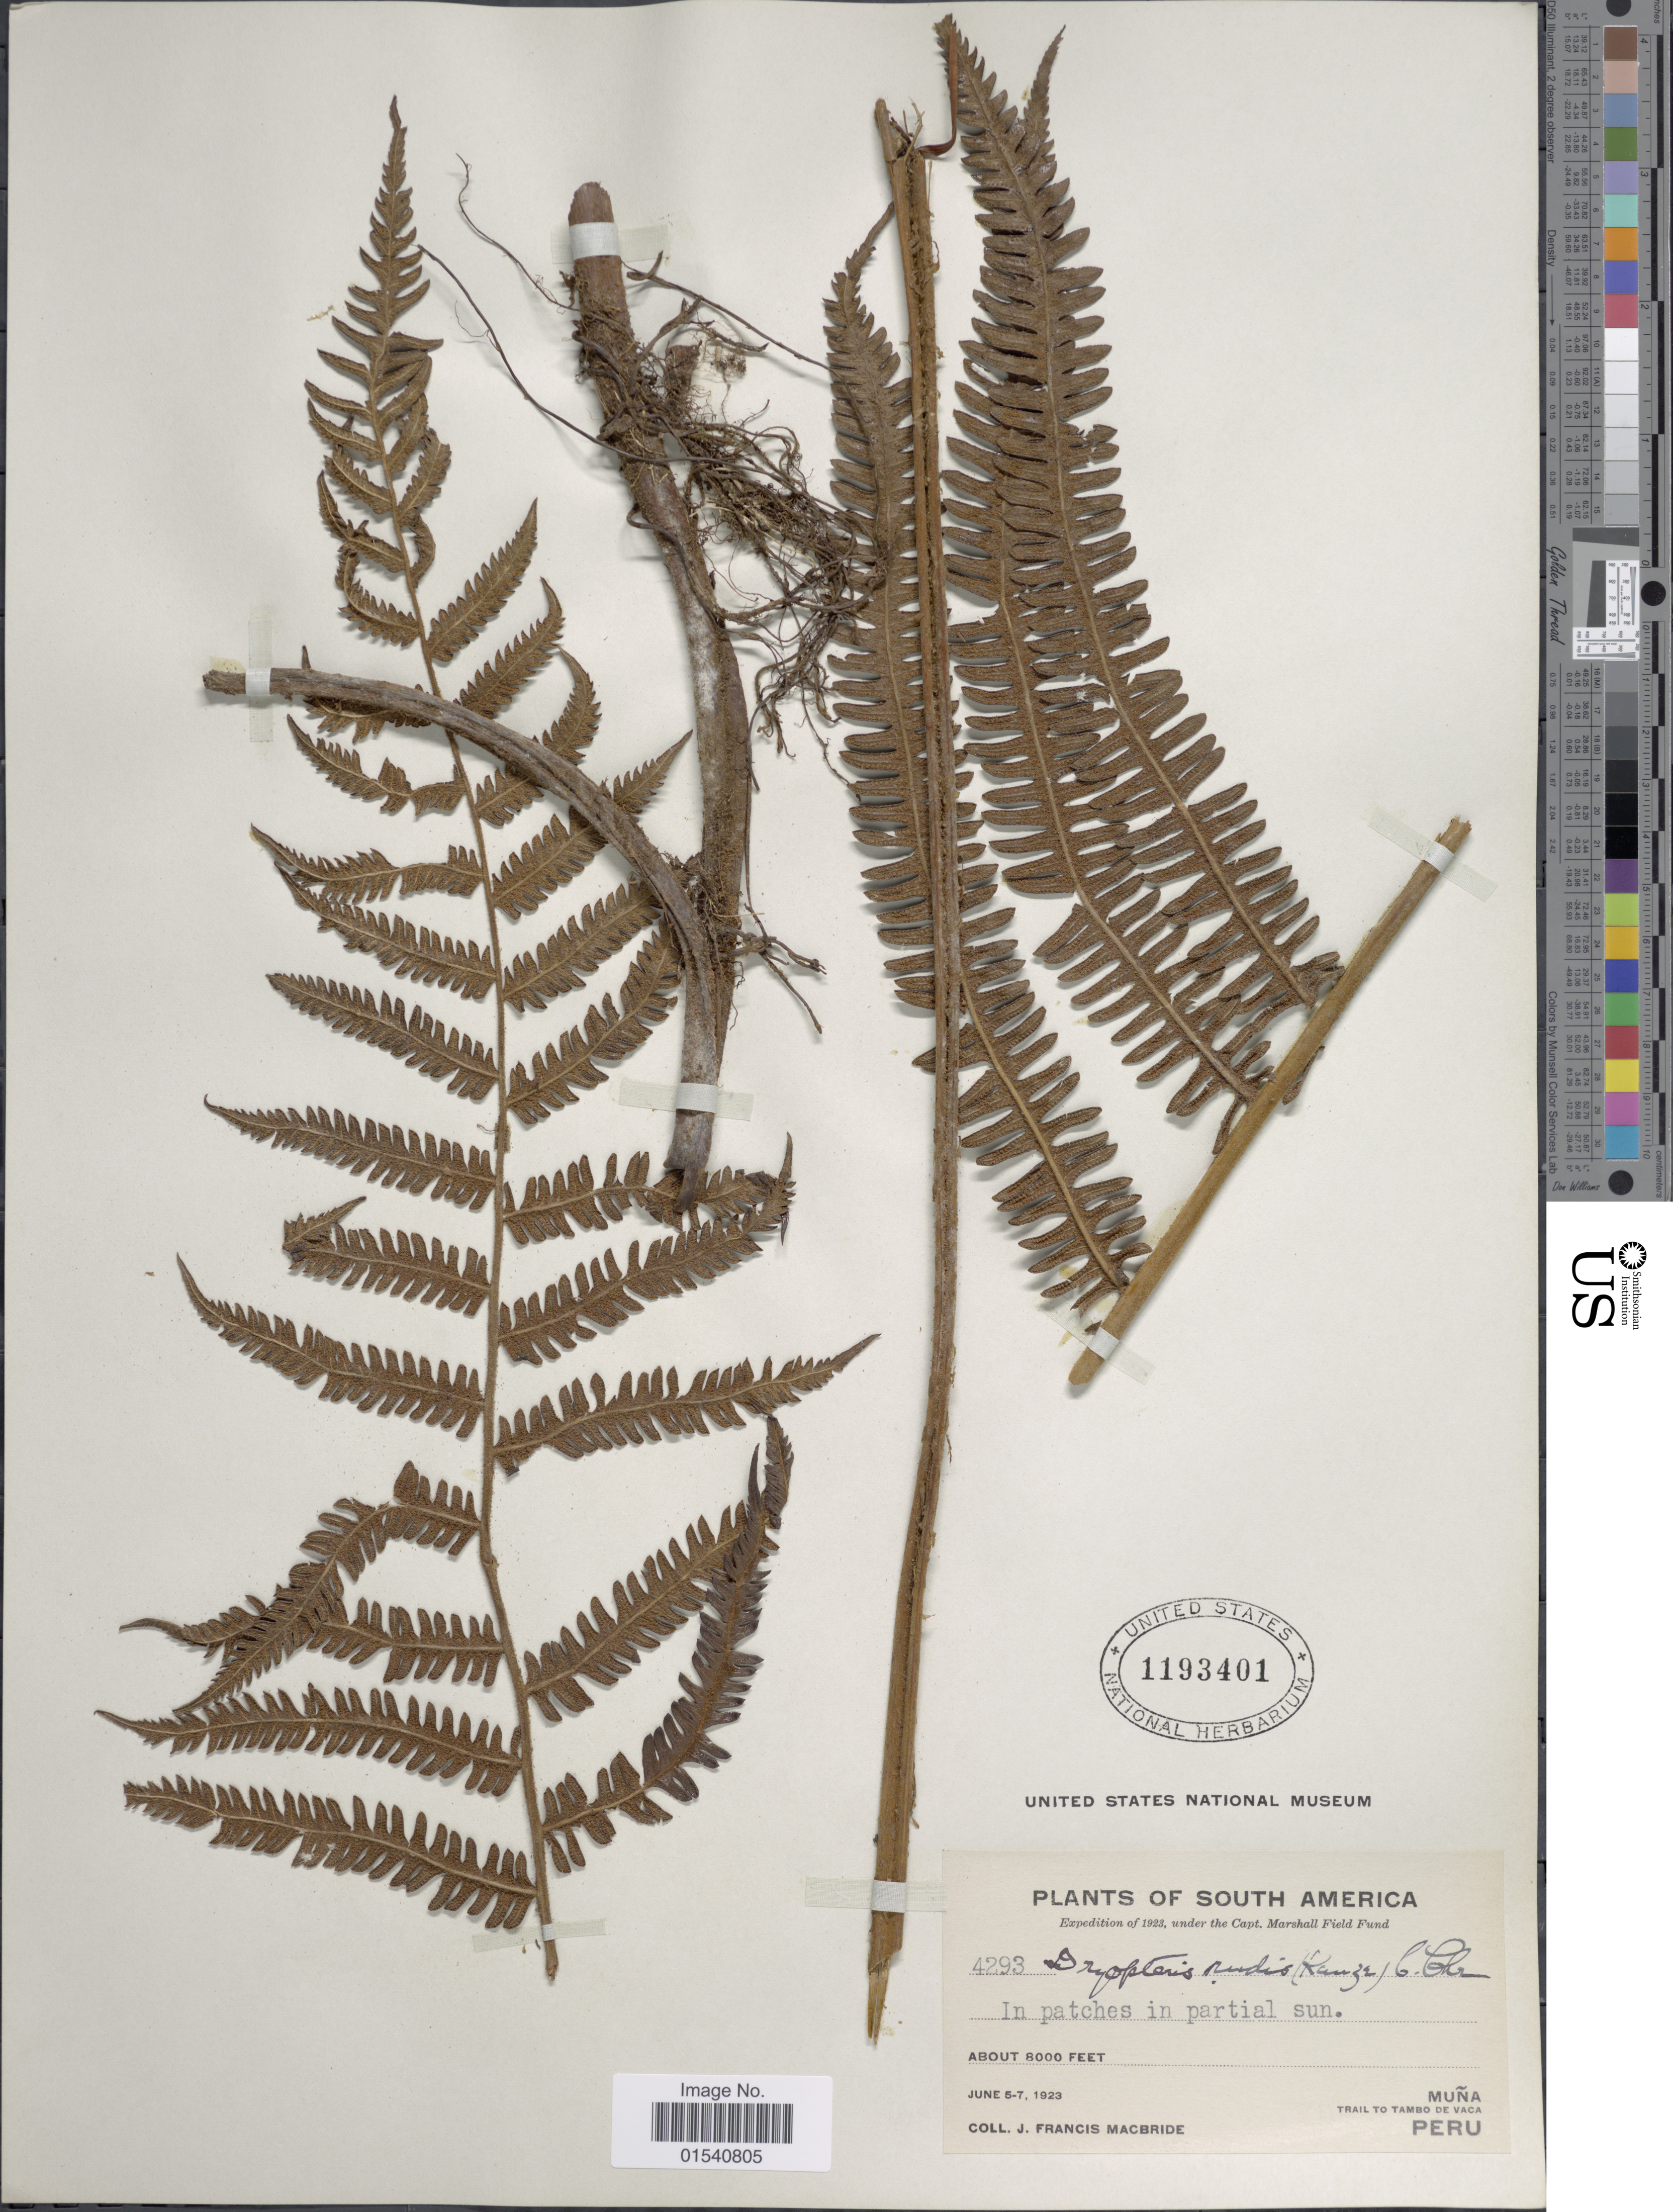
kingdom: Plantae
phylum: Tracheophyta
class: Polypodiopsida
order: Polypodiales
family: Thelypteridaceae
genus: Amauropelta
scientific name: Amauropelta rudis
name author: (Kunze) Pic. Serm.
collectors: J. F. Macbride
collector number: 4293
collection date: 1923-06-05/1923-06-07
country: Peru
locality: Muña, trail to Tambo de Vaca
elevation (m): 2438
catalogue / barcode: US 1193401